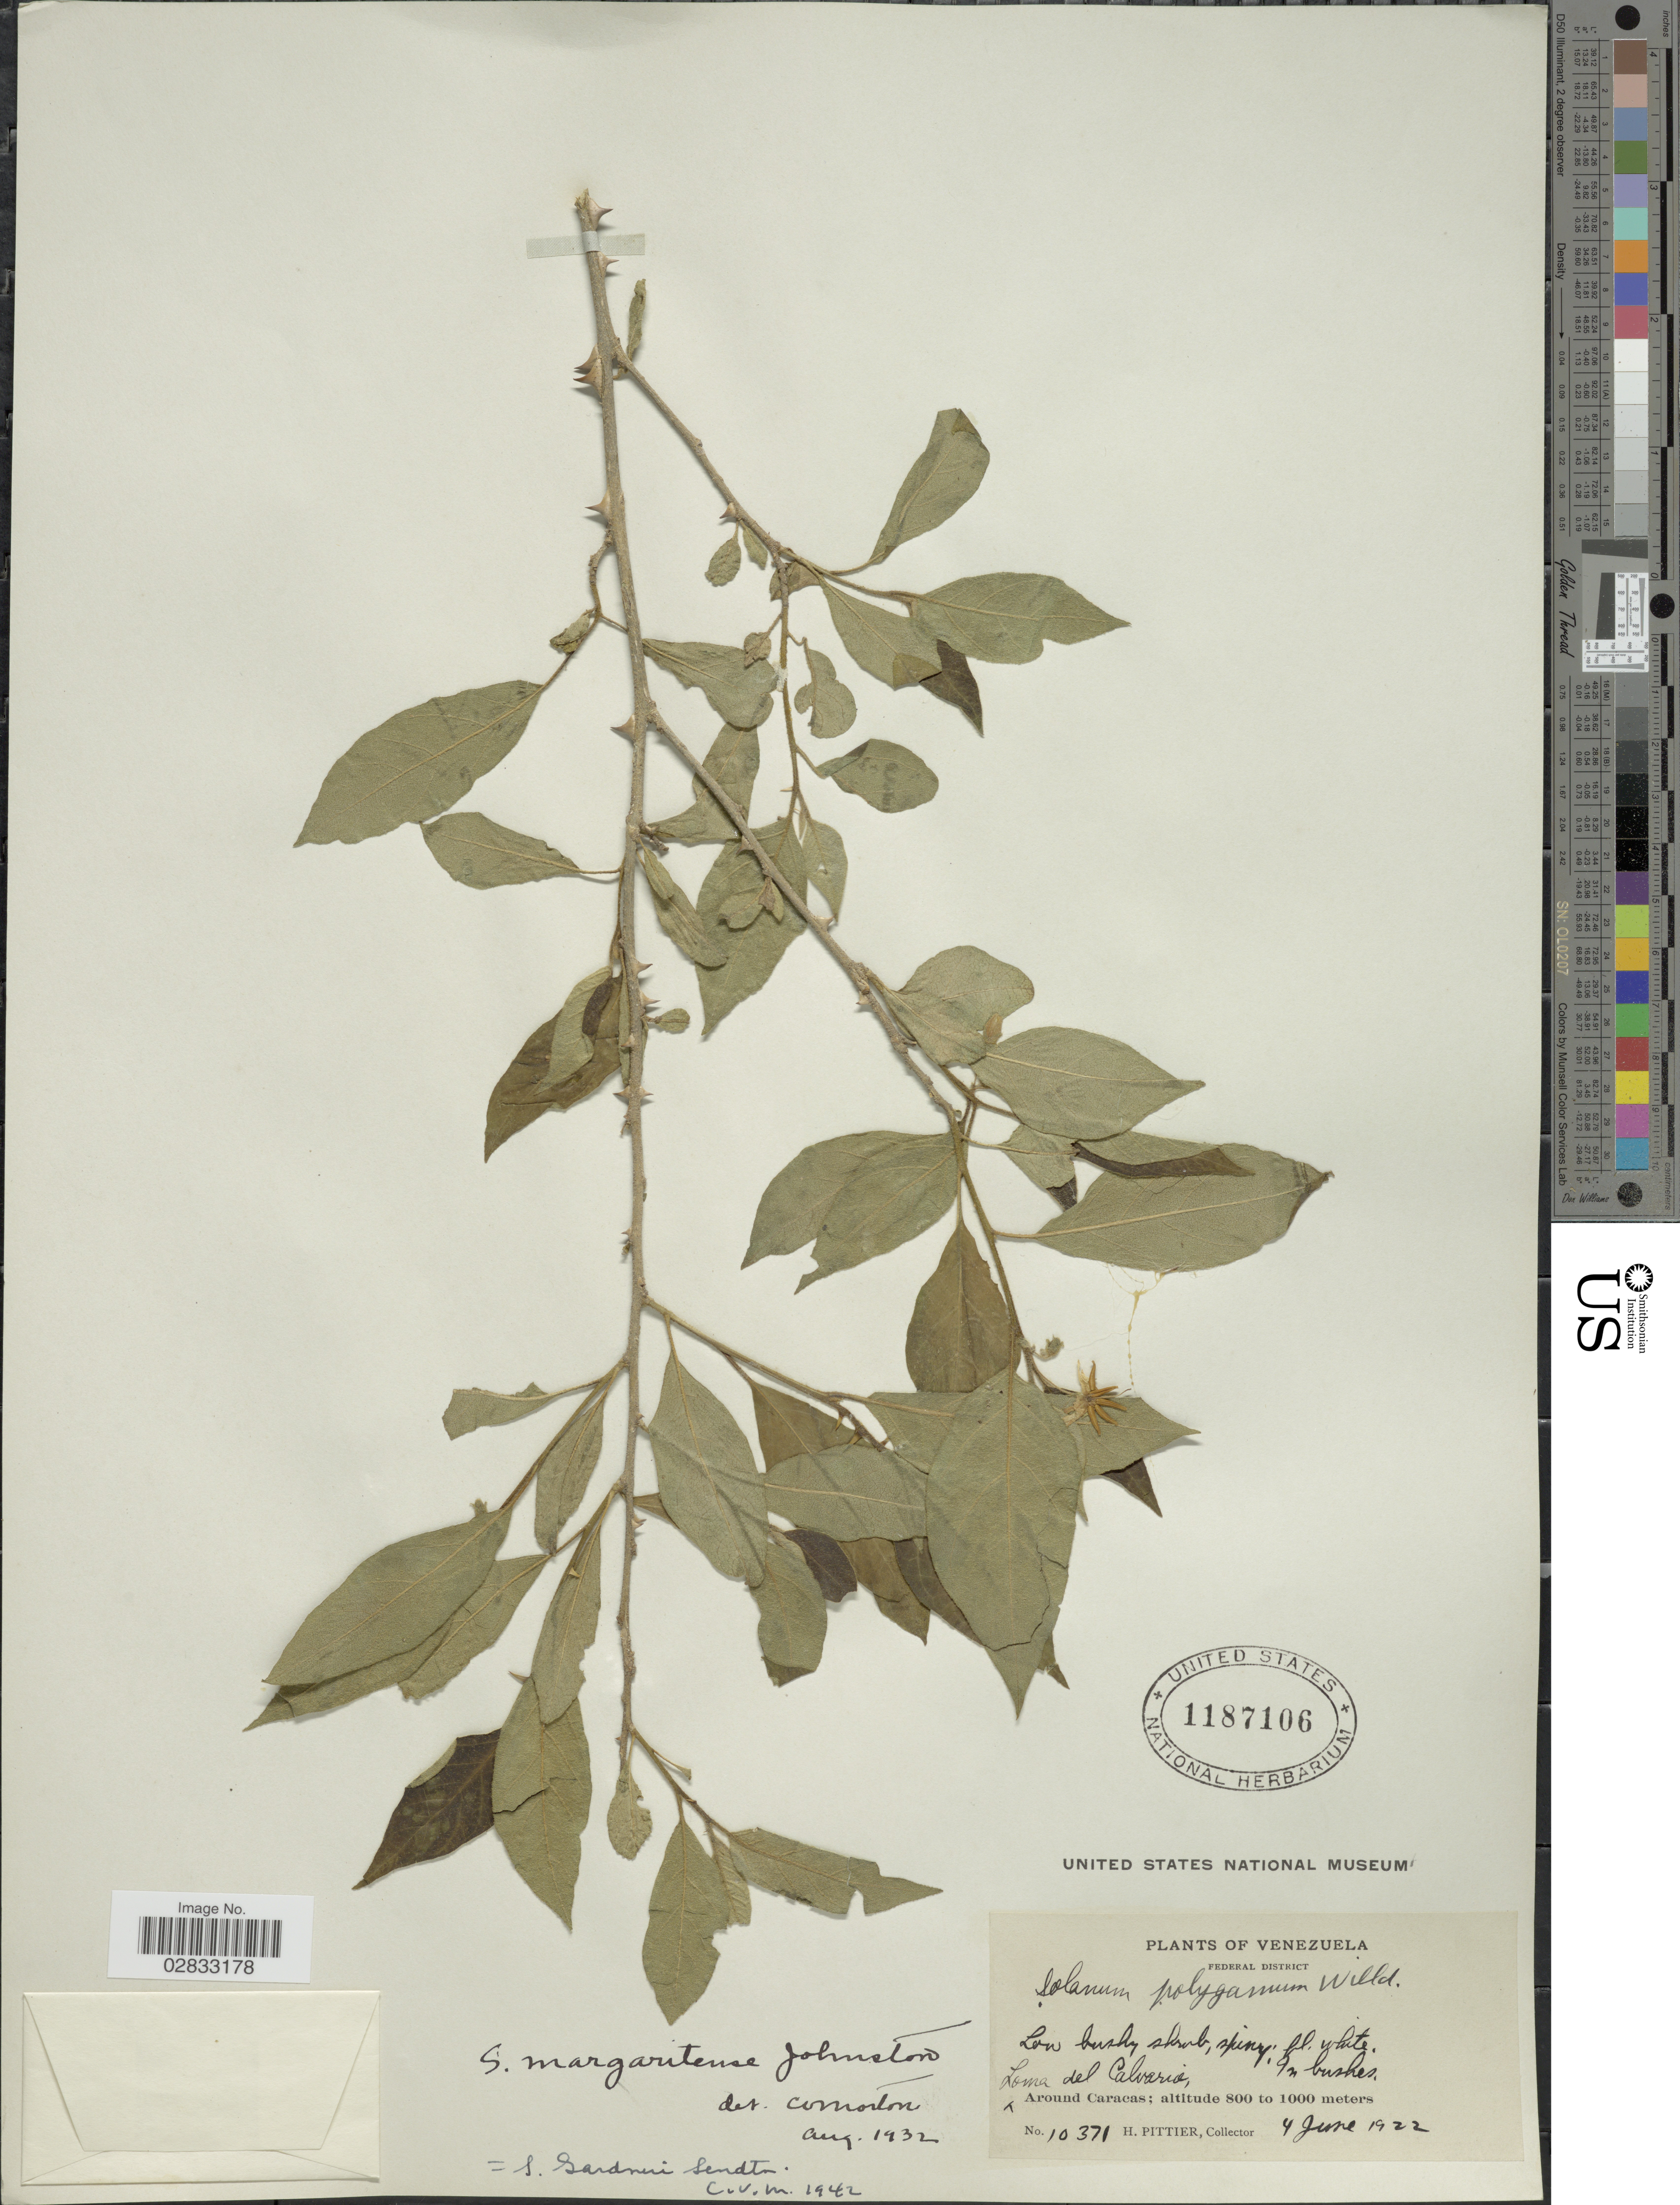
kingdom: Plantae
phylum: Tracheophyta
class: Magnoliopsida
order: Solanales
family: Solanaceae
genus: Solanum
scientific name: Solanum gardneri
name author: Sendtn. in Mart.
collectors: H. F. Pittier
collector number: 10371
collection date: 1922-06-04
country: Venezuela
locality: Federal District. Loma del Calvaria. Around Caracas.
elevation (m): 800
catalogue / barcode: US 1187106